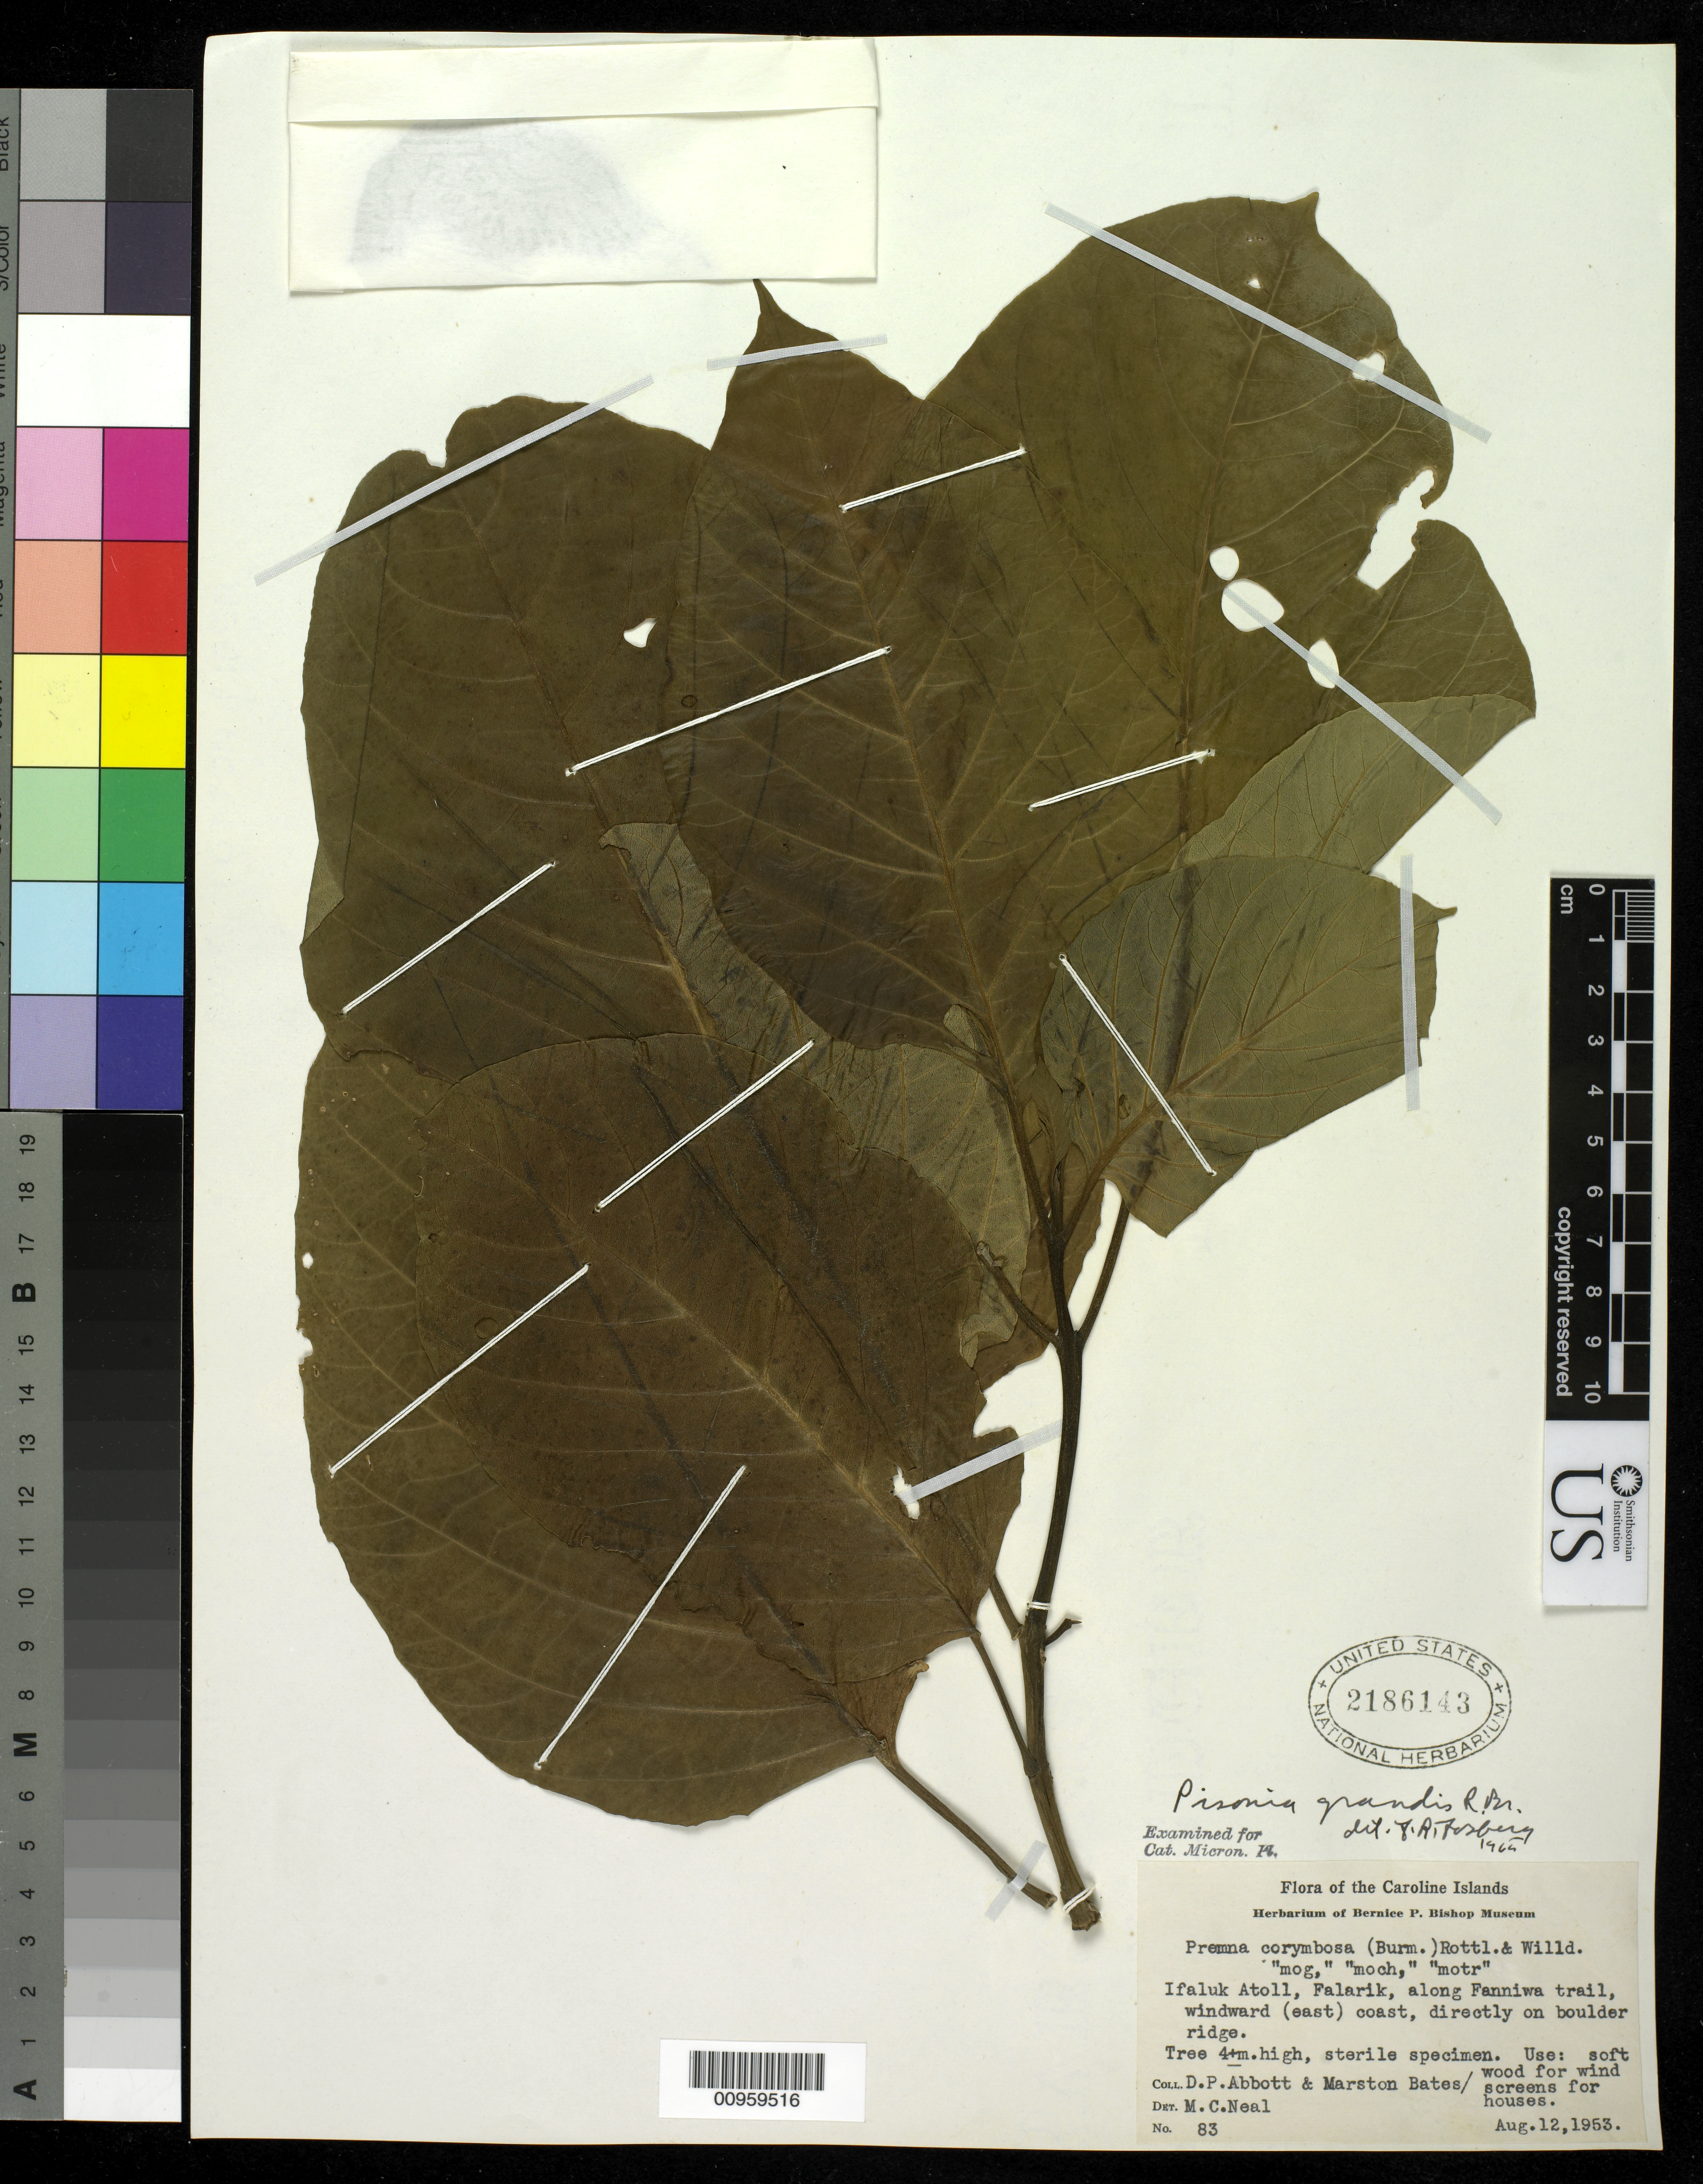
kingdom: Plantae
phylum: Tracheophyta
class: Magnoliopsida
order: Caryophyllales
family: Nyctaginaceae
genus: Pisonia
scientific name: Pisonia grandis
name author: R. Br.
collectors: D. P. Abbott & M. Bates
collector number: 83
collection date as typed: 12 Aug 1953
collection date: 1953-08-12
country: Micronesia, Federated States of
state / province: Yap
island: Ifalik (Ifaluk) Atoll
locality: Along Fanniwa trail. Windward E coast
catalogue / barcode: US 2186143